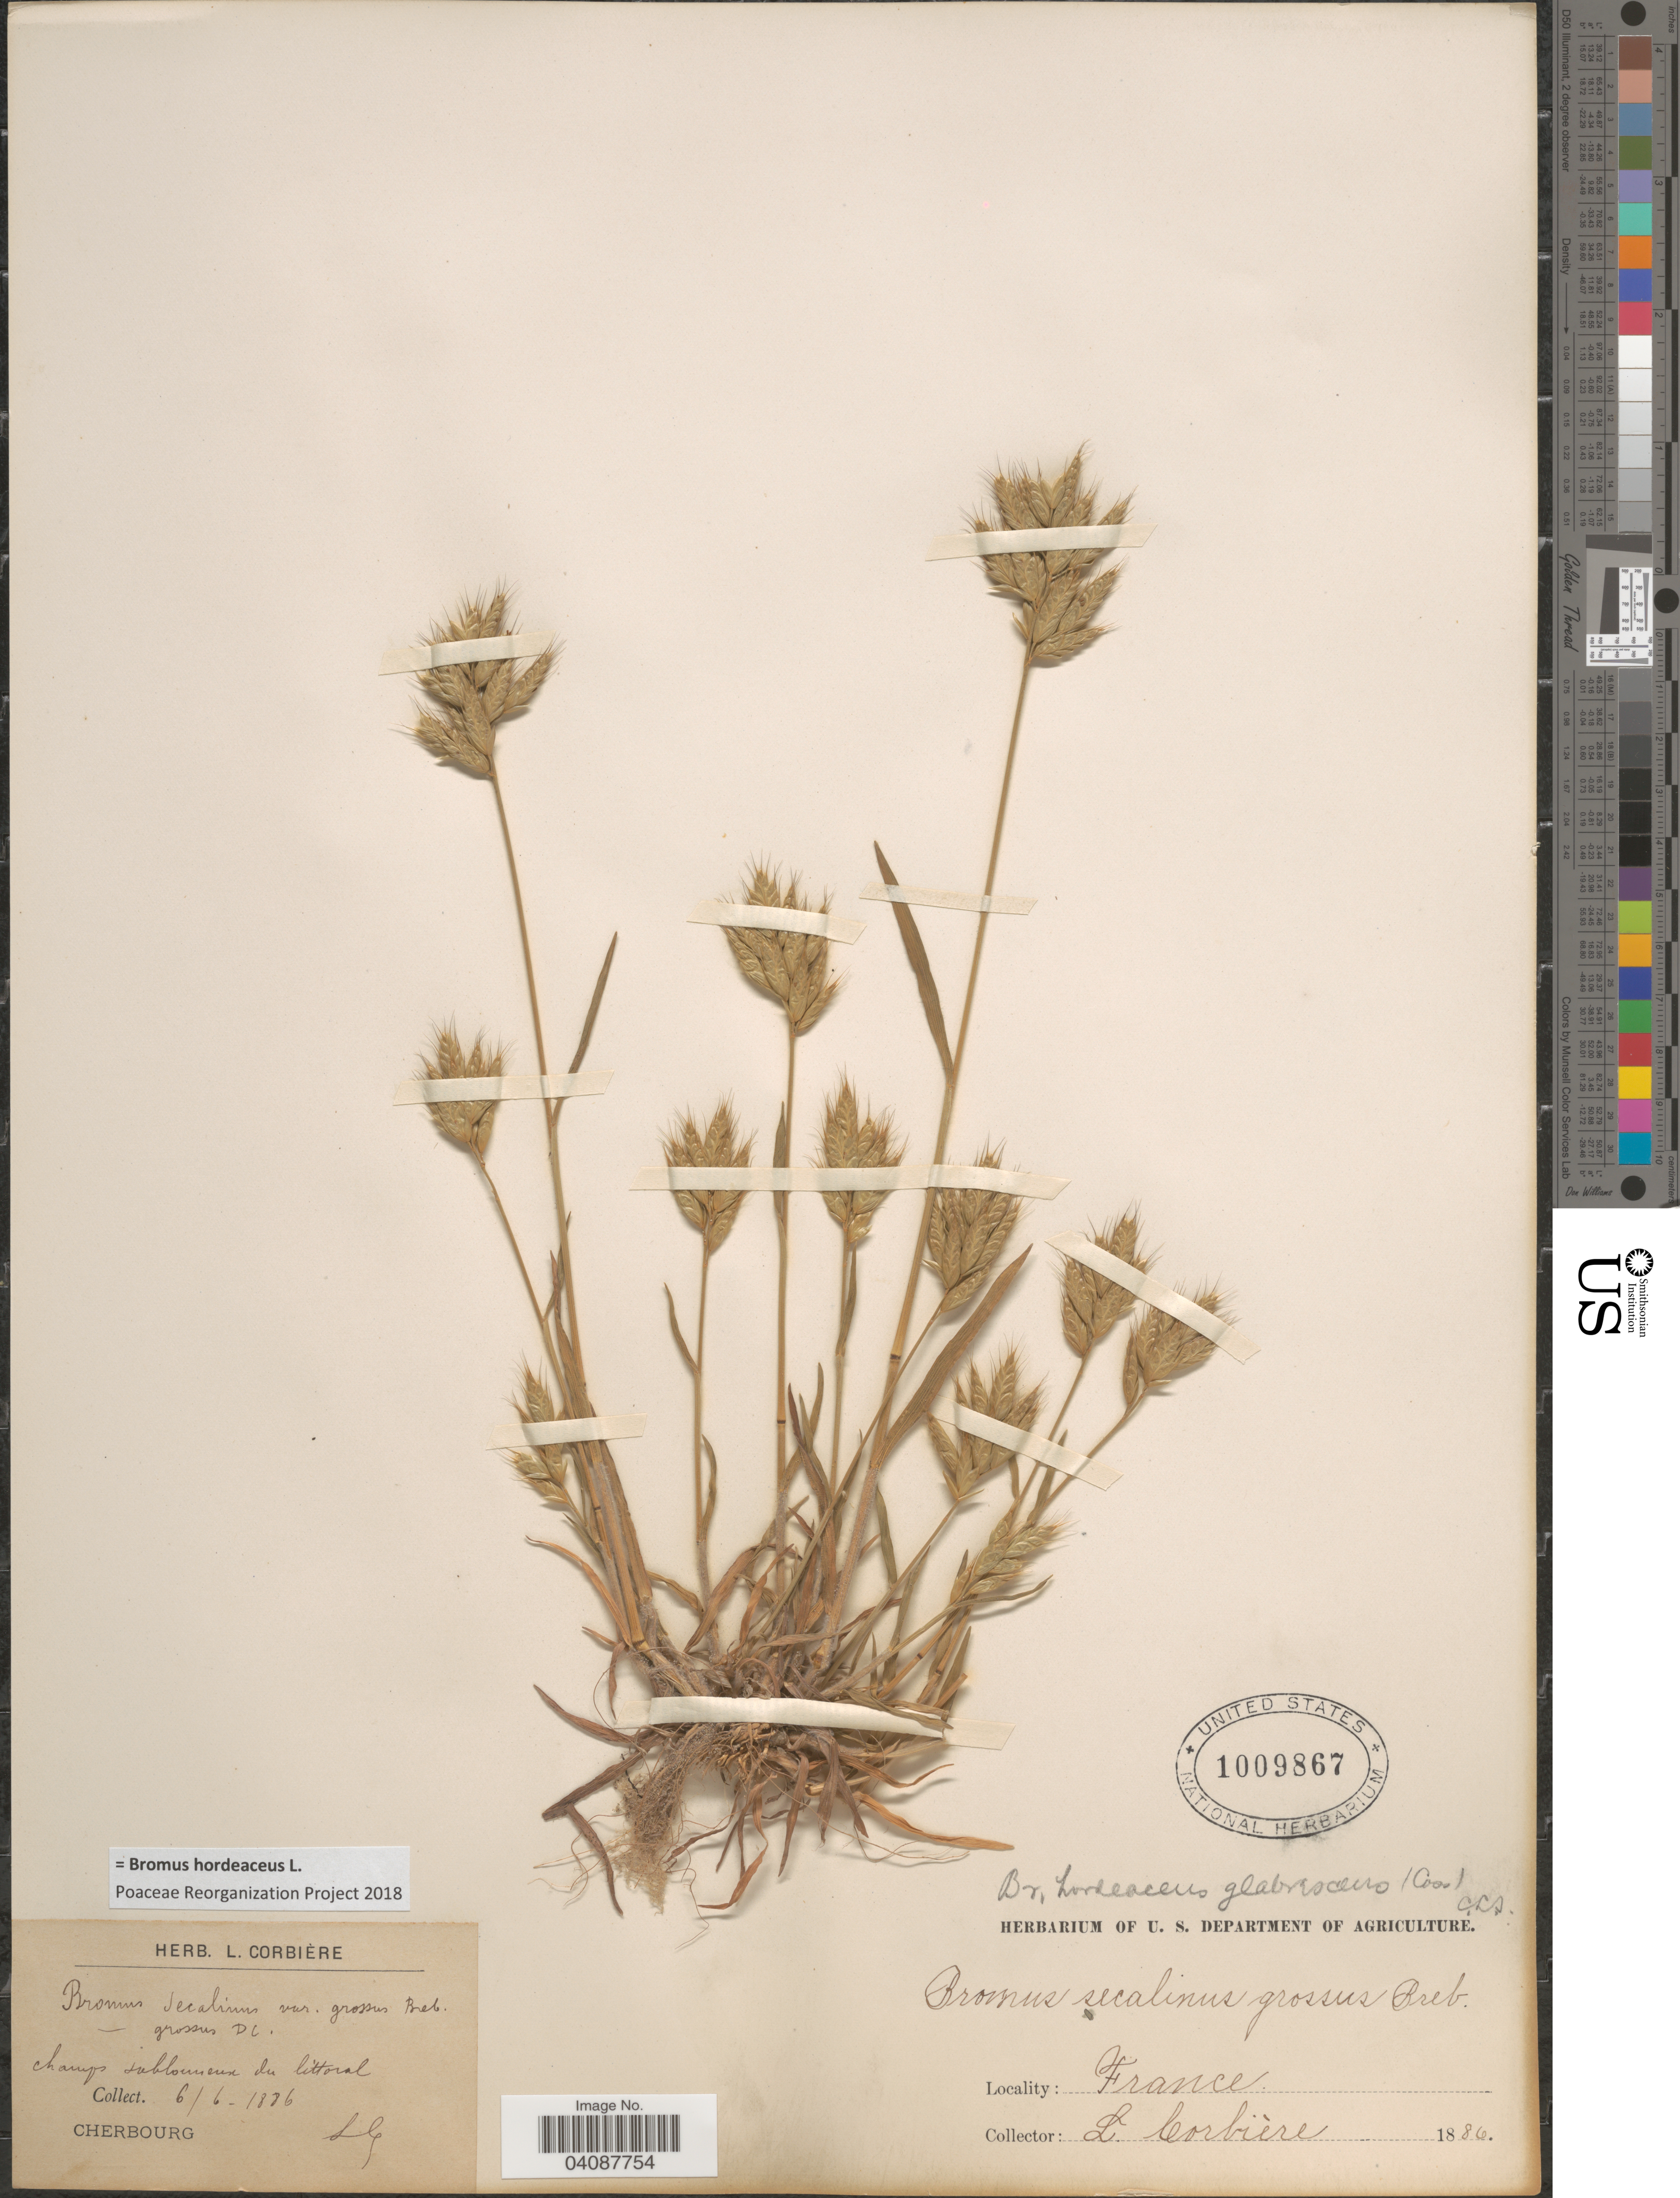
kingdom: Plantae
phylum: Tracheophyta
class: Liliopsida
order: Poales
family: Poaceae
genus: Bromus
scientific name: Bromus hordeaceus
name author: L.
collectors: L. Corbière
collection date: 1886-06-06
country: France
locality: Champs sablonneux du littoral.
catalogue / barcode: US 1009867